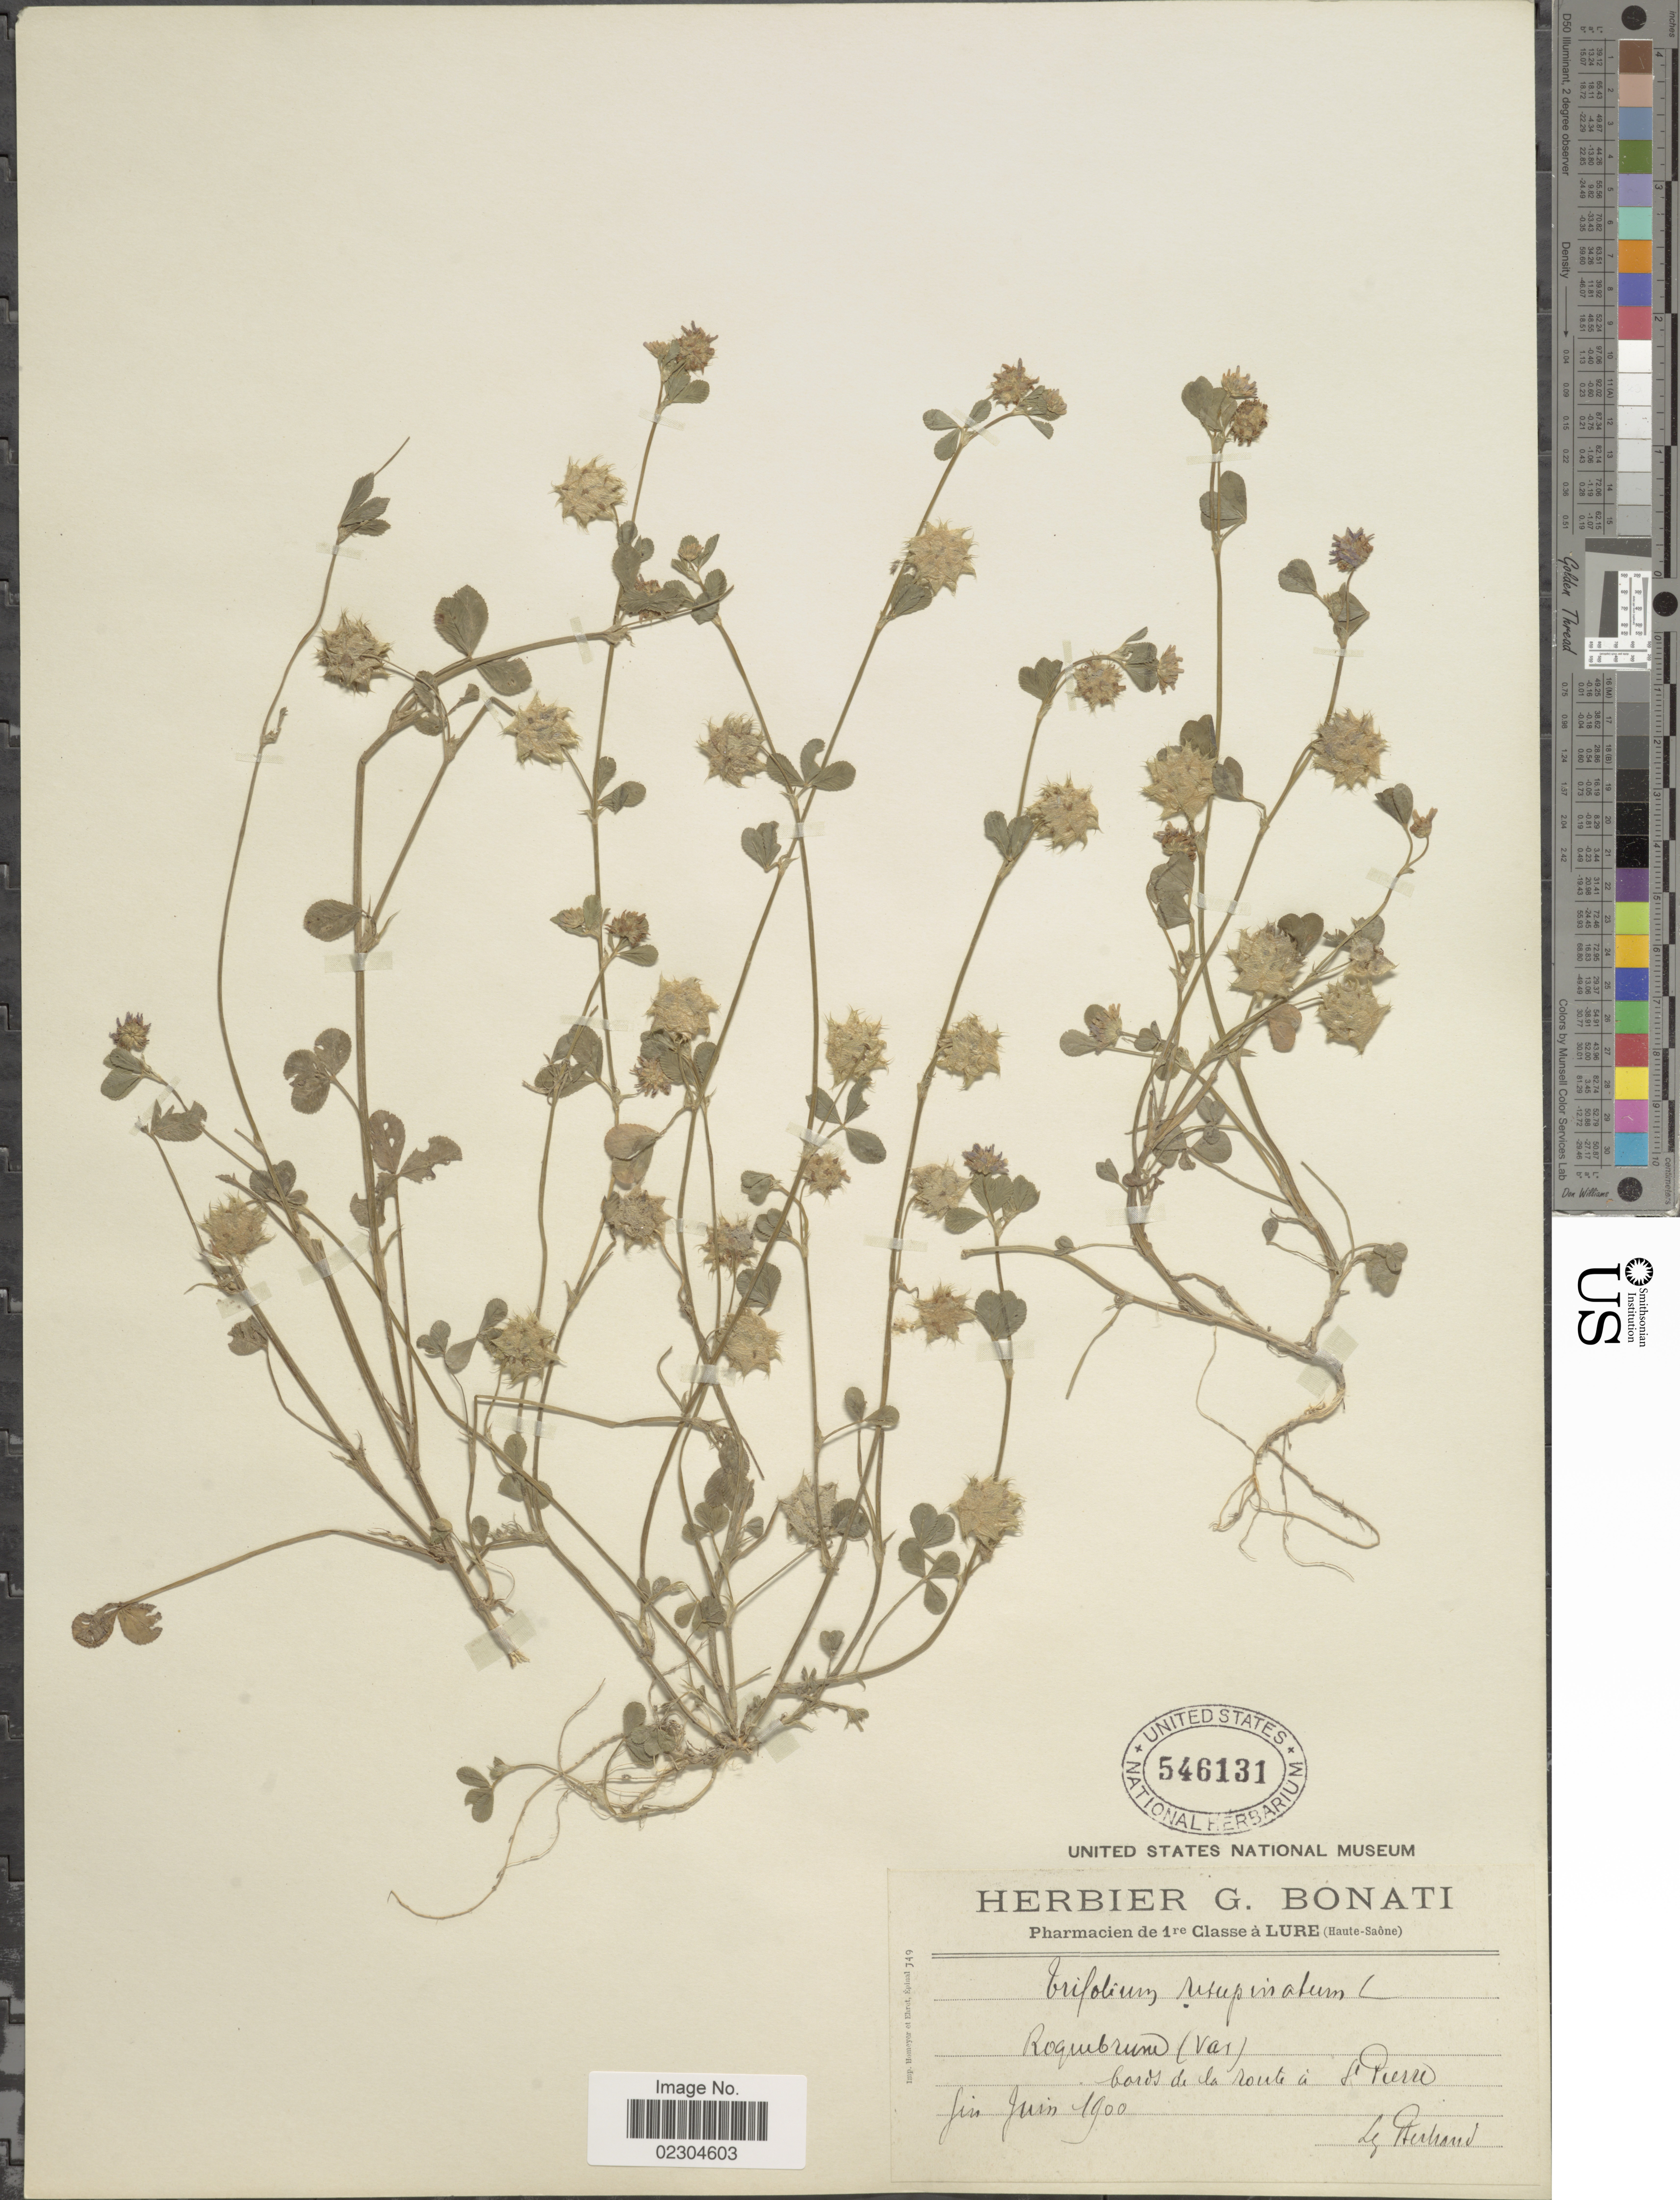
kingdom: Plantae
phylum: Tracheophyta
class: Magnoliopsida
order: Fabales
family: Fabaceae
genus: Trifolium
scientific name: Trifolium resupinatum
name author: L.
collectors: C. Bertrand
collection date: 1900-06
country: France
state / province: Provence-Alpes-Côte d'Azur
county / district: Var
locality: Roquebrun (Var), bords de la route a S. Pierre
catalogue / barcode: US 546131